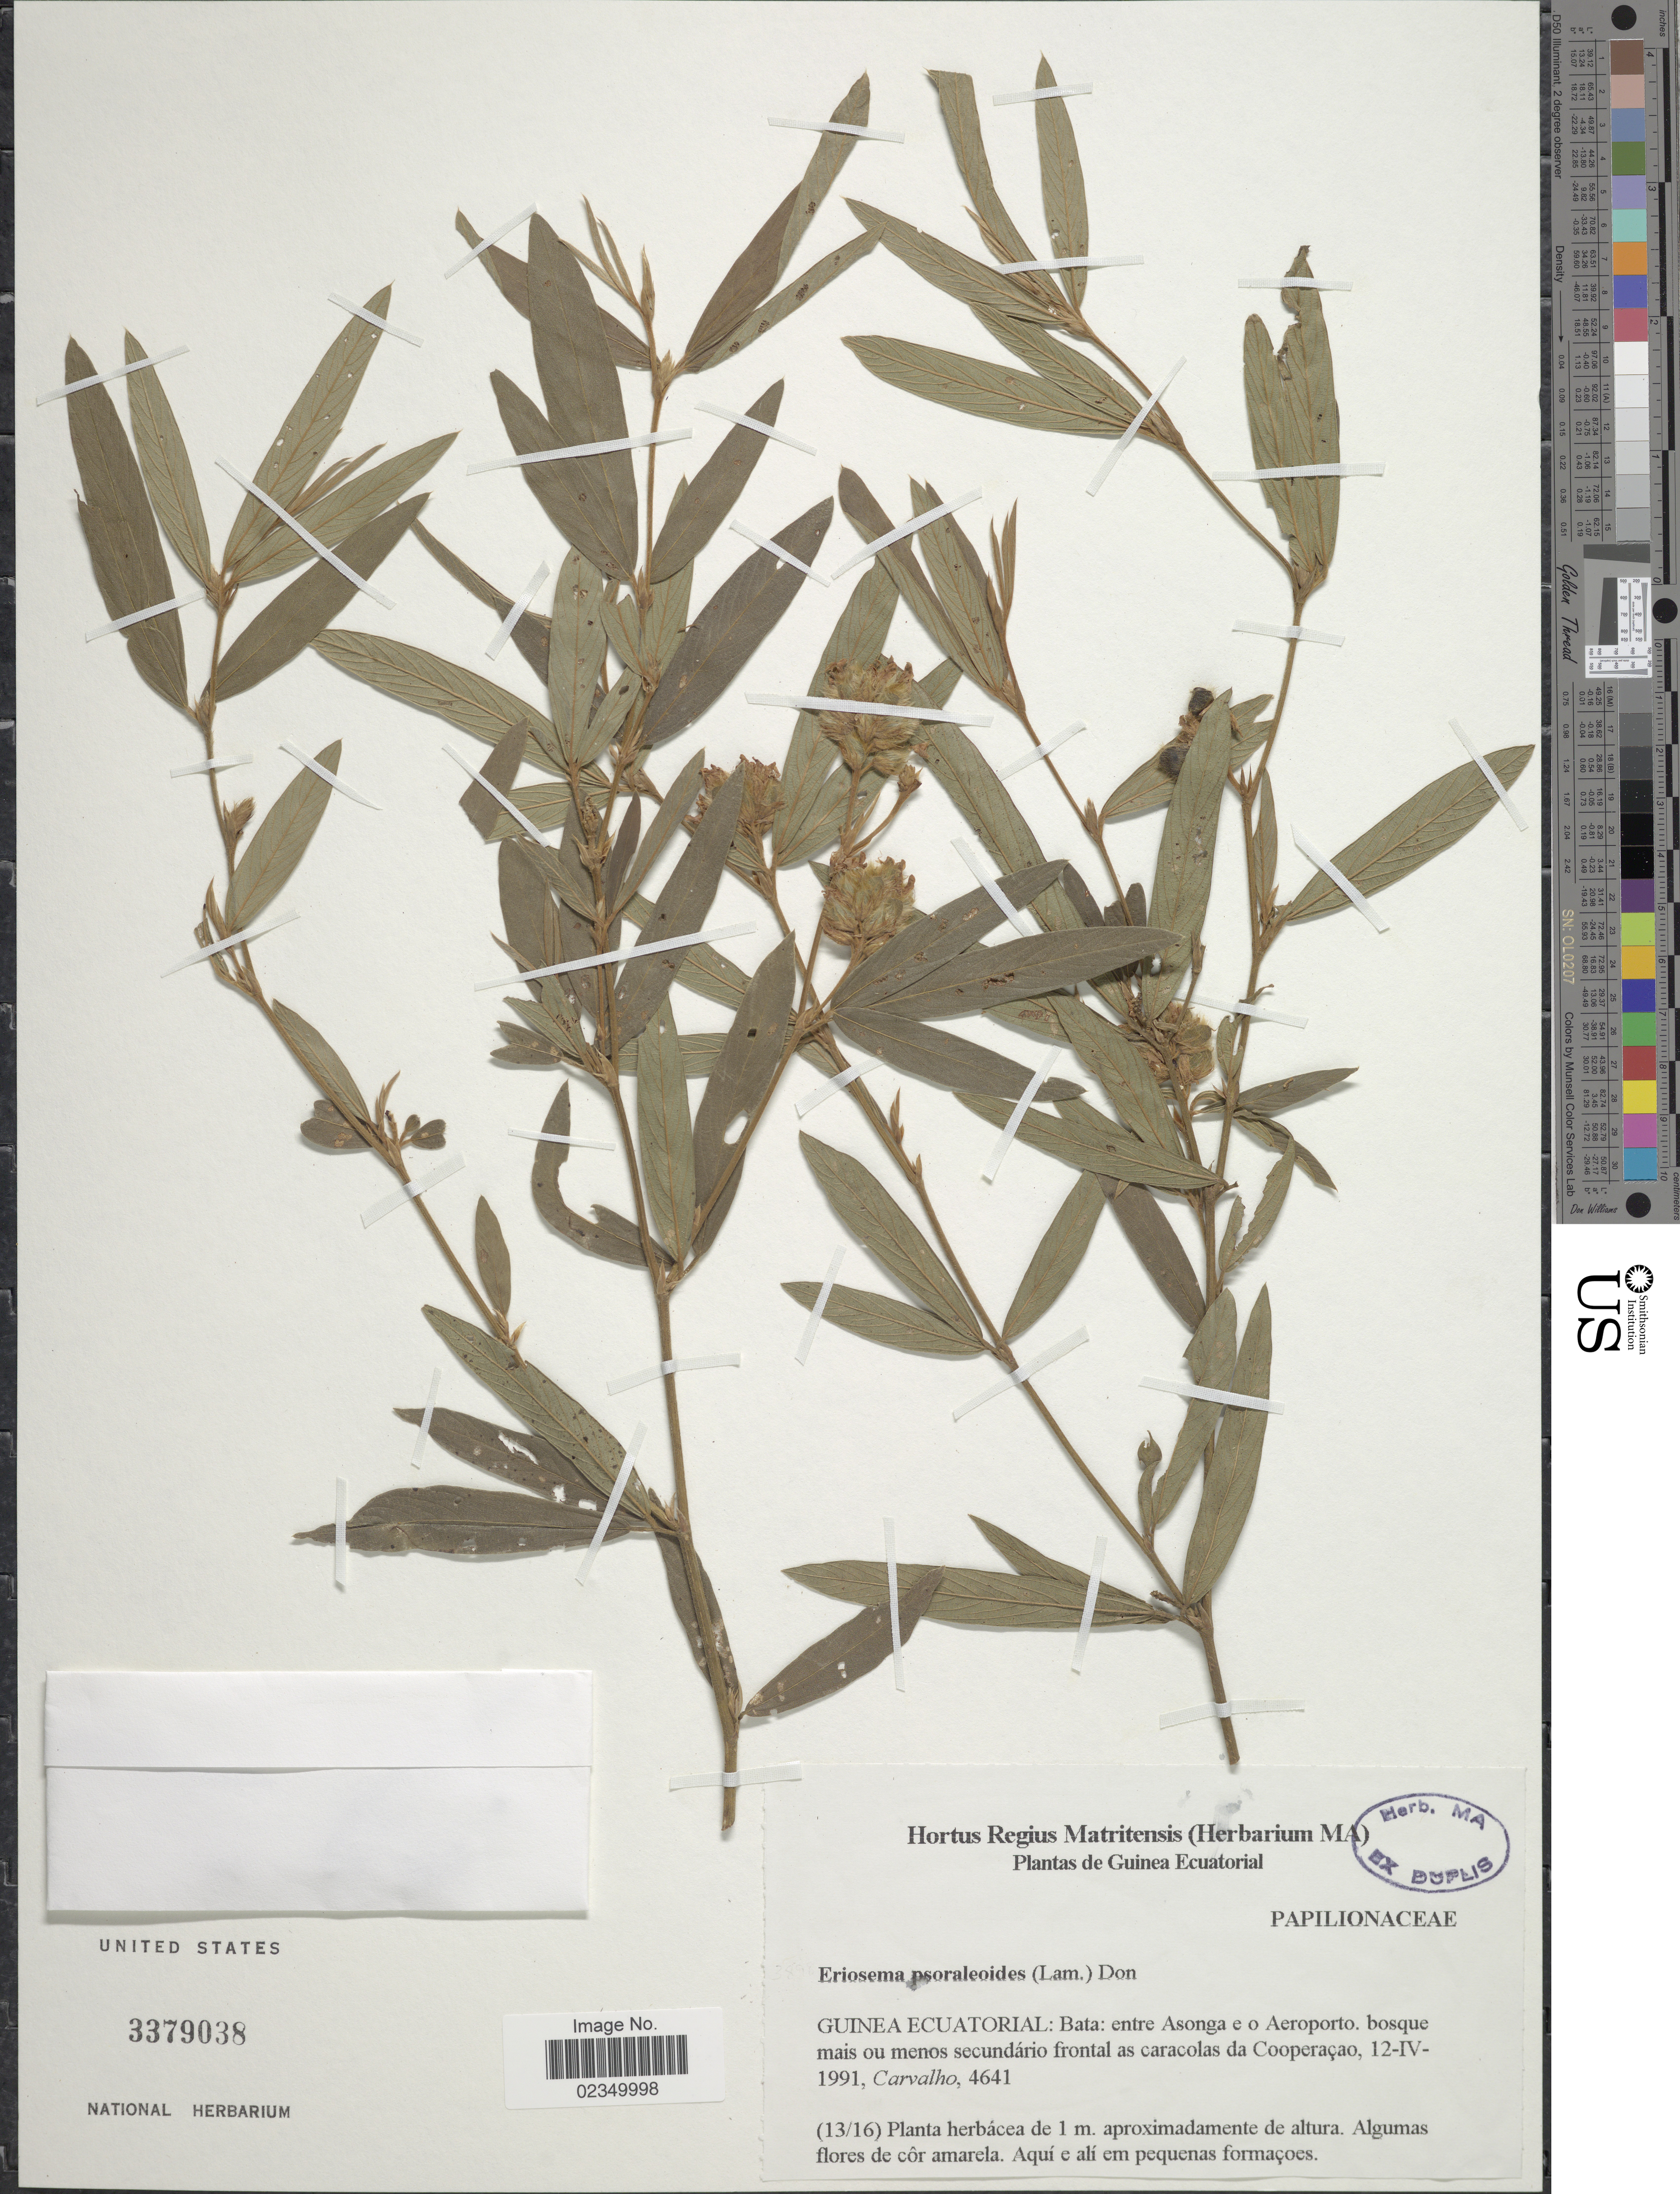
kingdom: Plantae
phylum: Tracheophyta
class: Magnoliopsida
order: Fabales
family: Fabaceae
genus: Eriosema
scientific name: Eriosema psoraloides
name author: (Lam.) G. Don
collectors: Carvalho, --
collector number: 4641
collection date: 1991-04-12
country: Equatorial Guinea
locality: Guinea Ecuatorial: Bata entre Asonga e o Aeroporto, bosque mais ou menos secundario frontal as caracolas da Cooperacao.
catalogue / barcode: US 3379038